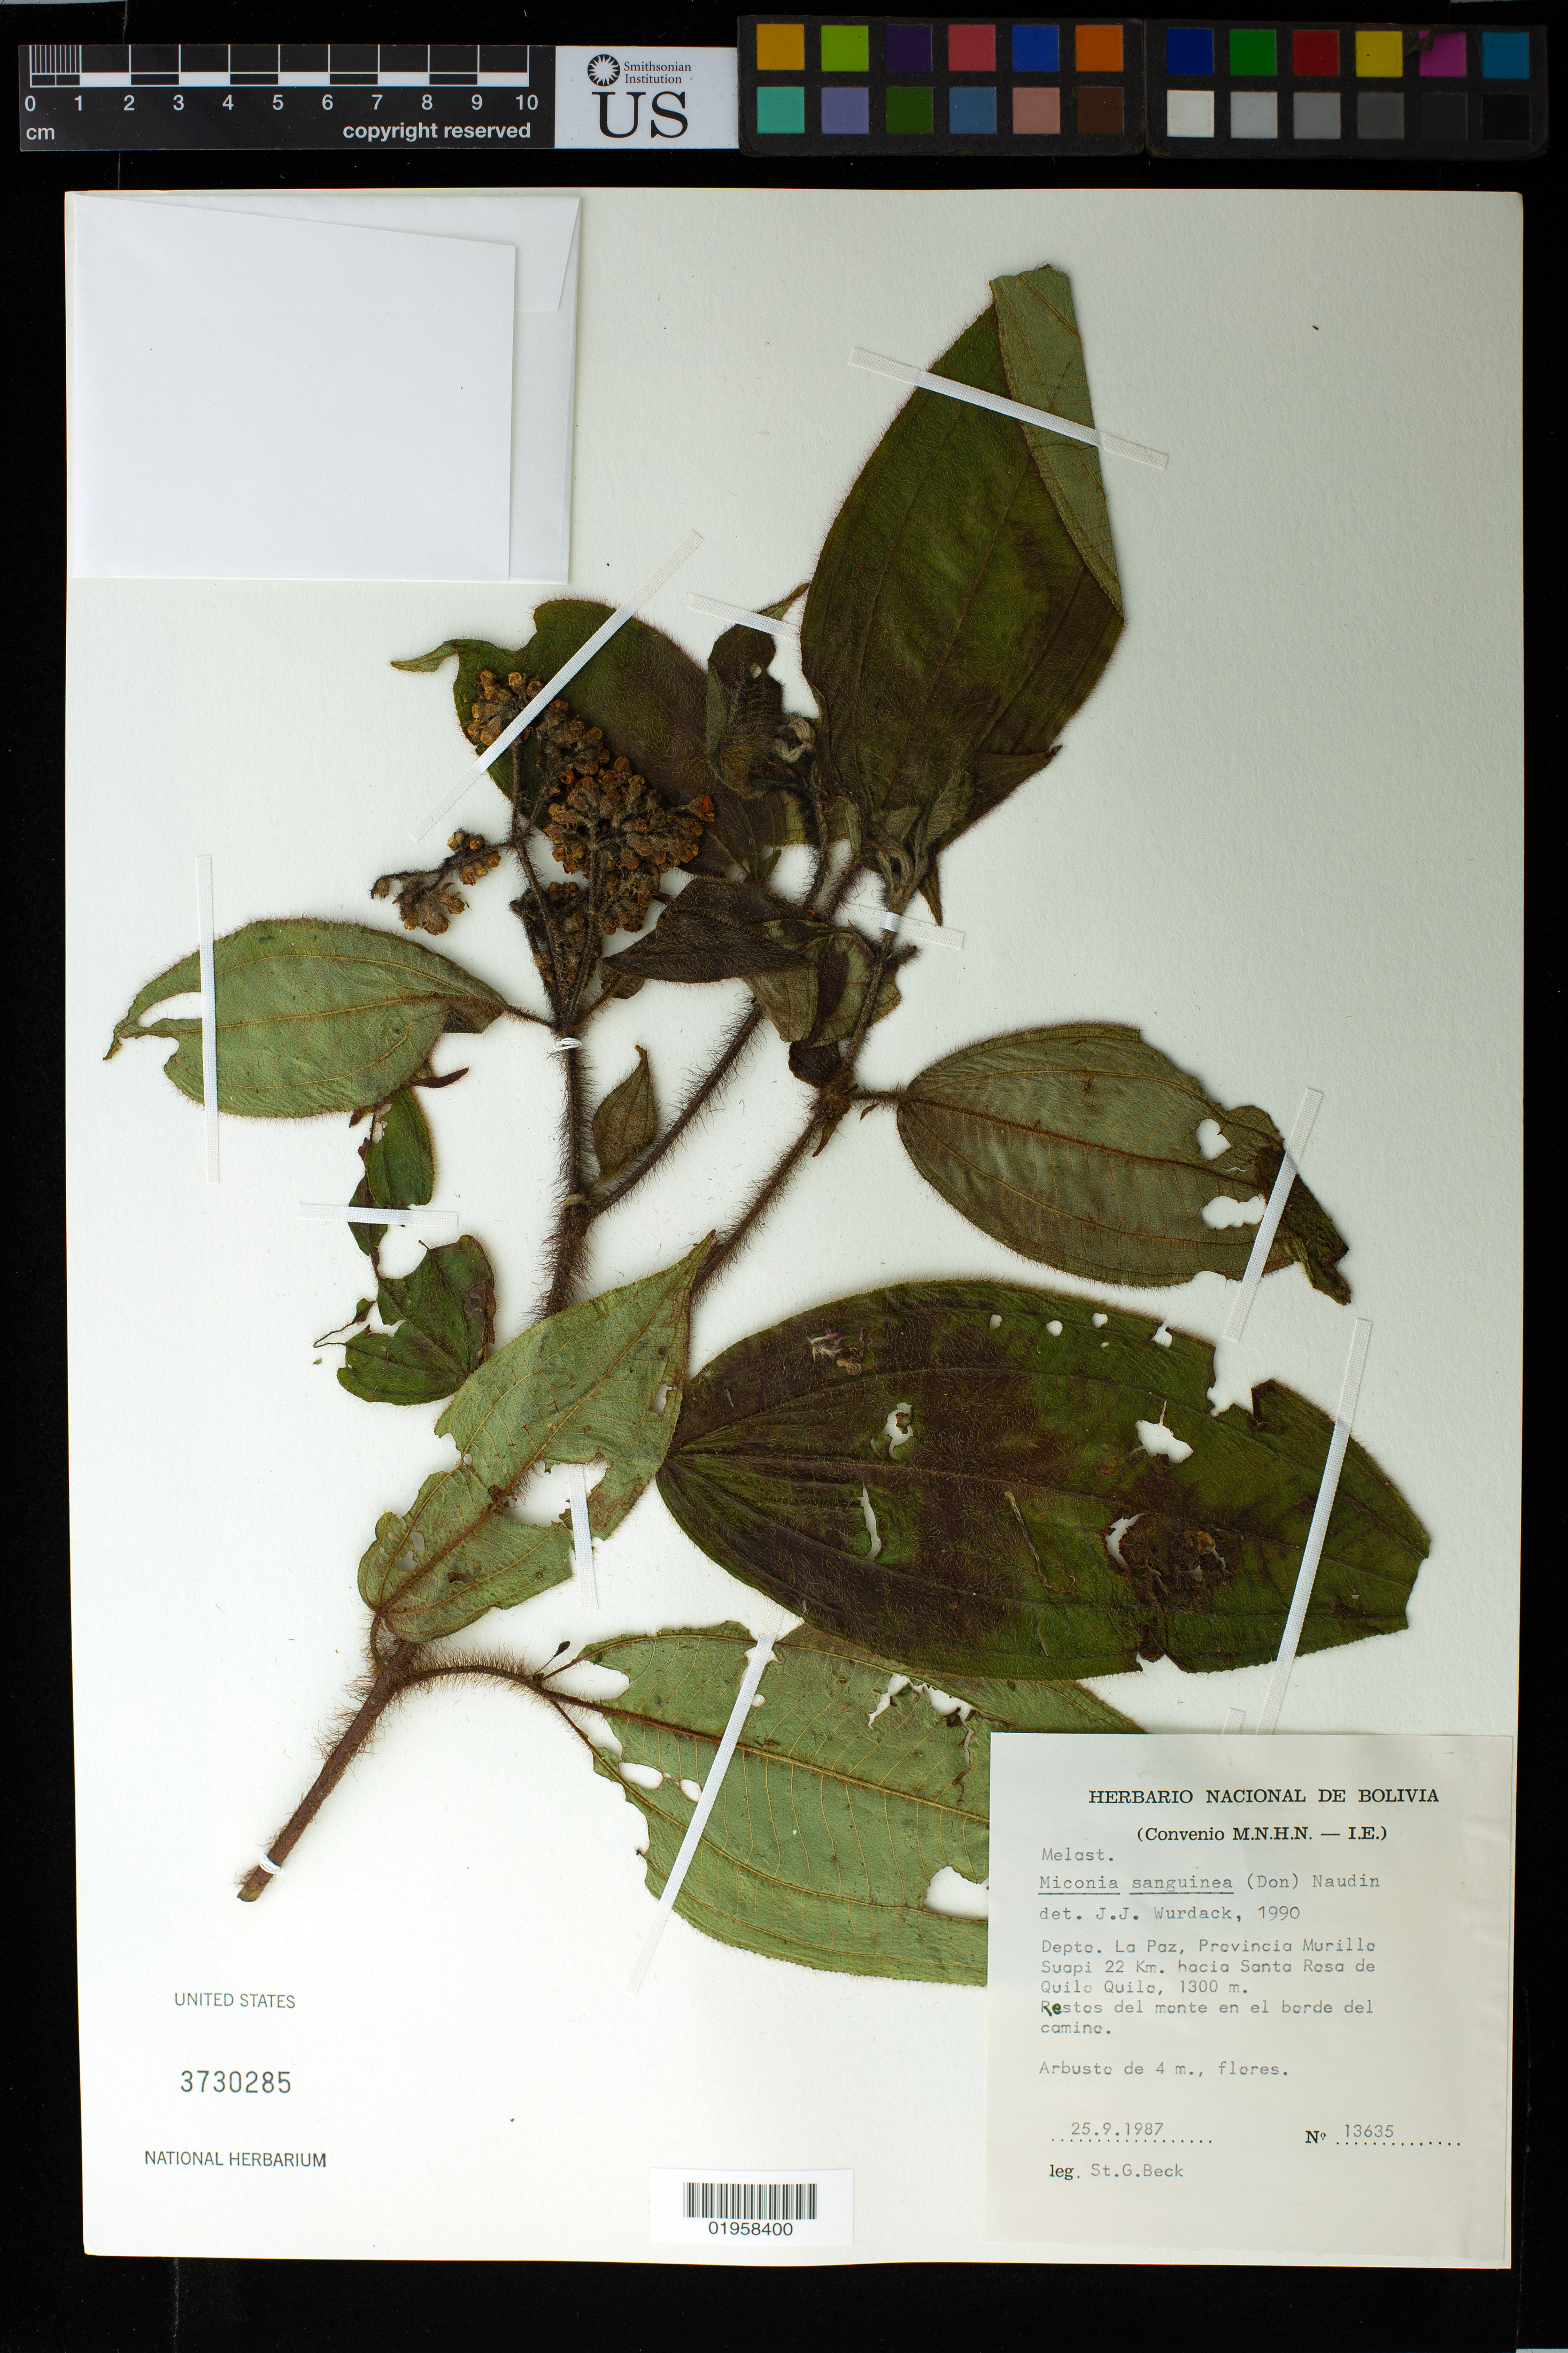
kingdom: Plantae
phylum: Tracheophyta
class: Magnoliopsida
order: Myrtales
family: Melastomataceae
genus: Miconia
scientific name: Miconia sanguinea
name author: (D. Don) Triana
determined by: Wurdack, John J., (US), US (UNITED STATES)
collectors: S. G. Beck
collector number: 13635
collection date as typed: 25.9.1987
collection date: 1987-09-25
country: Bolivia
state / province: La Paz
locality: Prov. Murillo, Suapi, 22 km hacia Santa Rosa de Quilo Quilo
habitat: Restos del monte en el borde del camino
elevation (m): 1300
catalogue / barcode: US 3730285